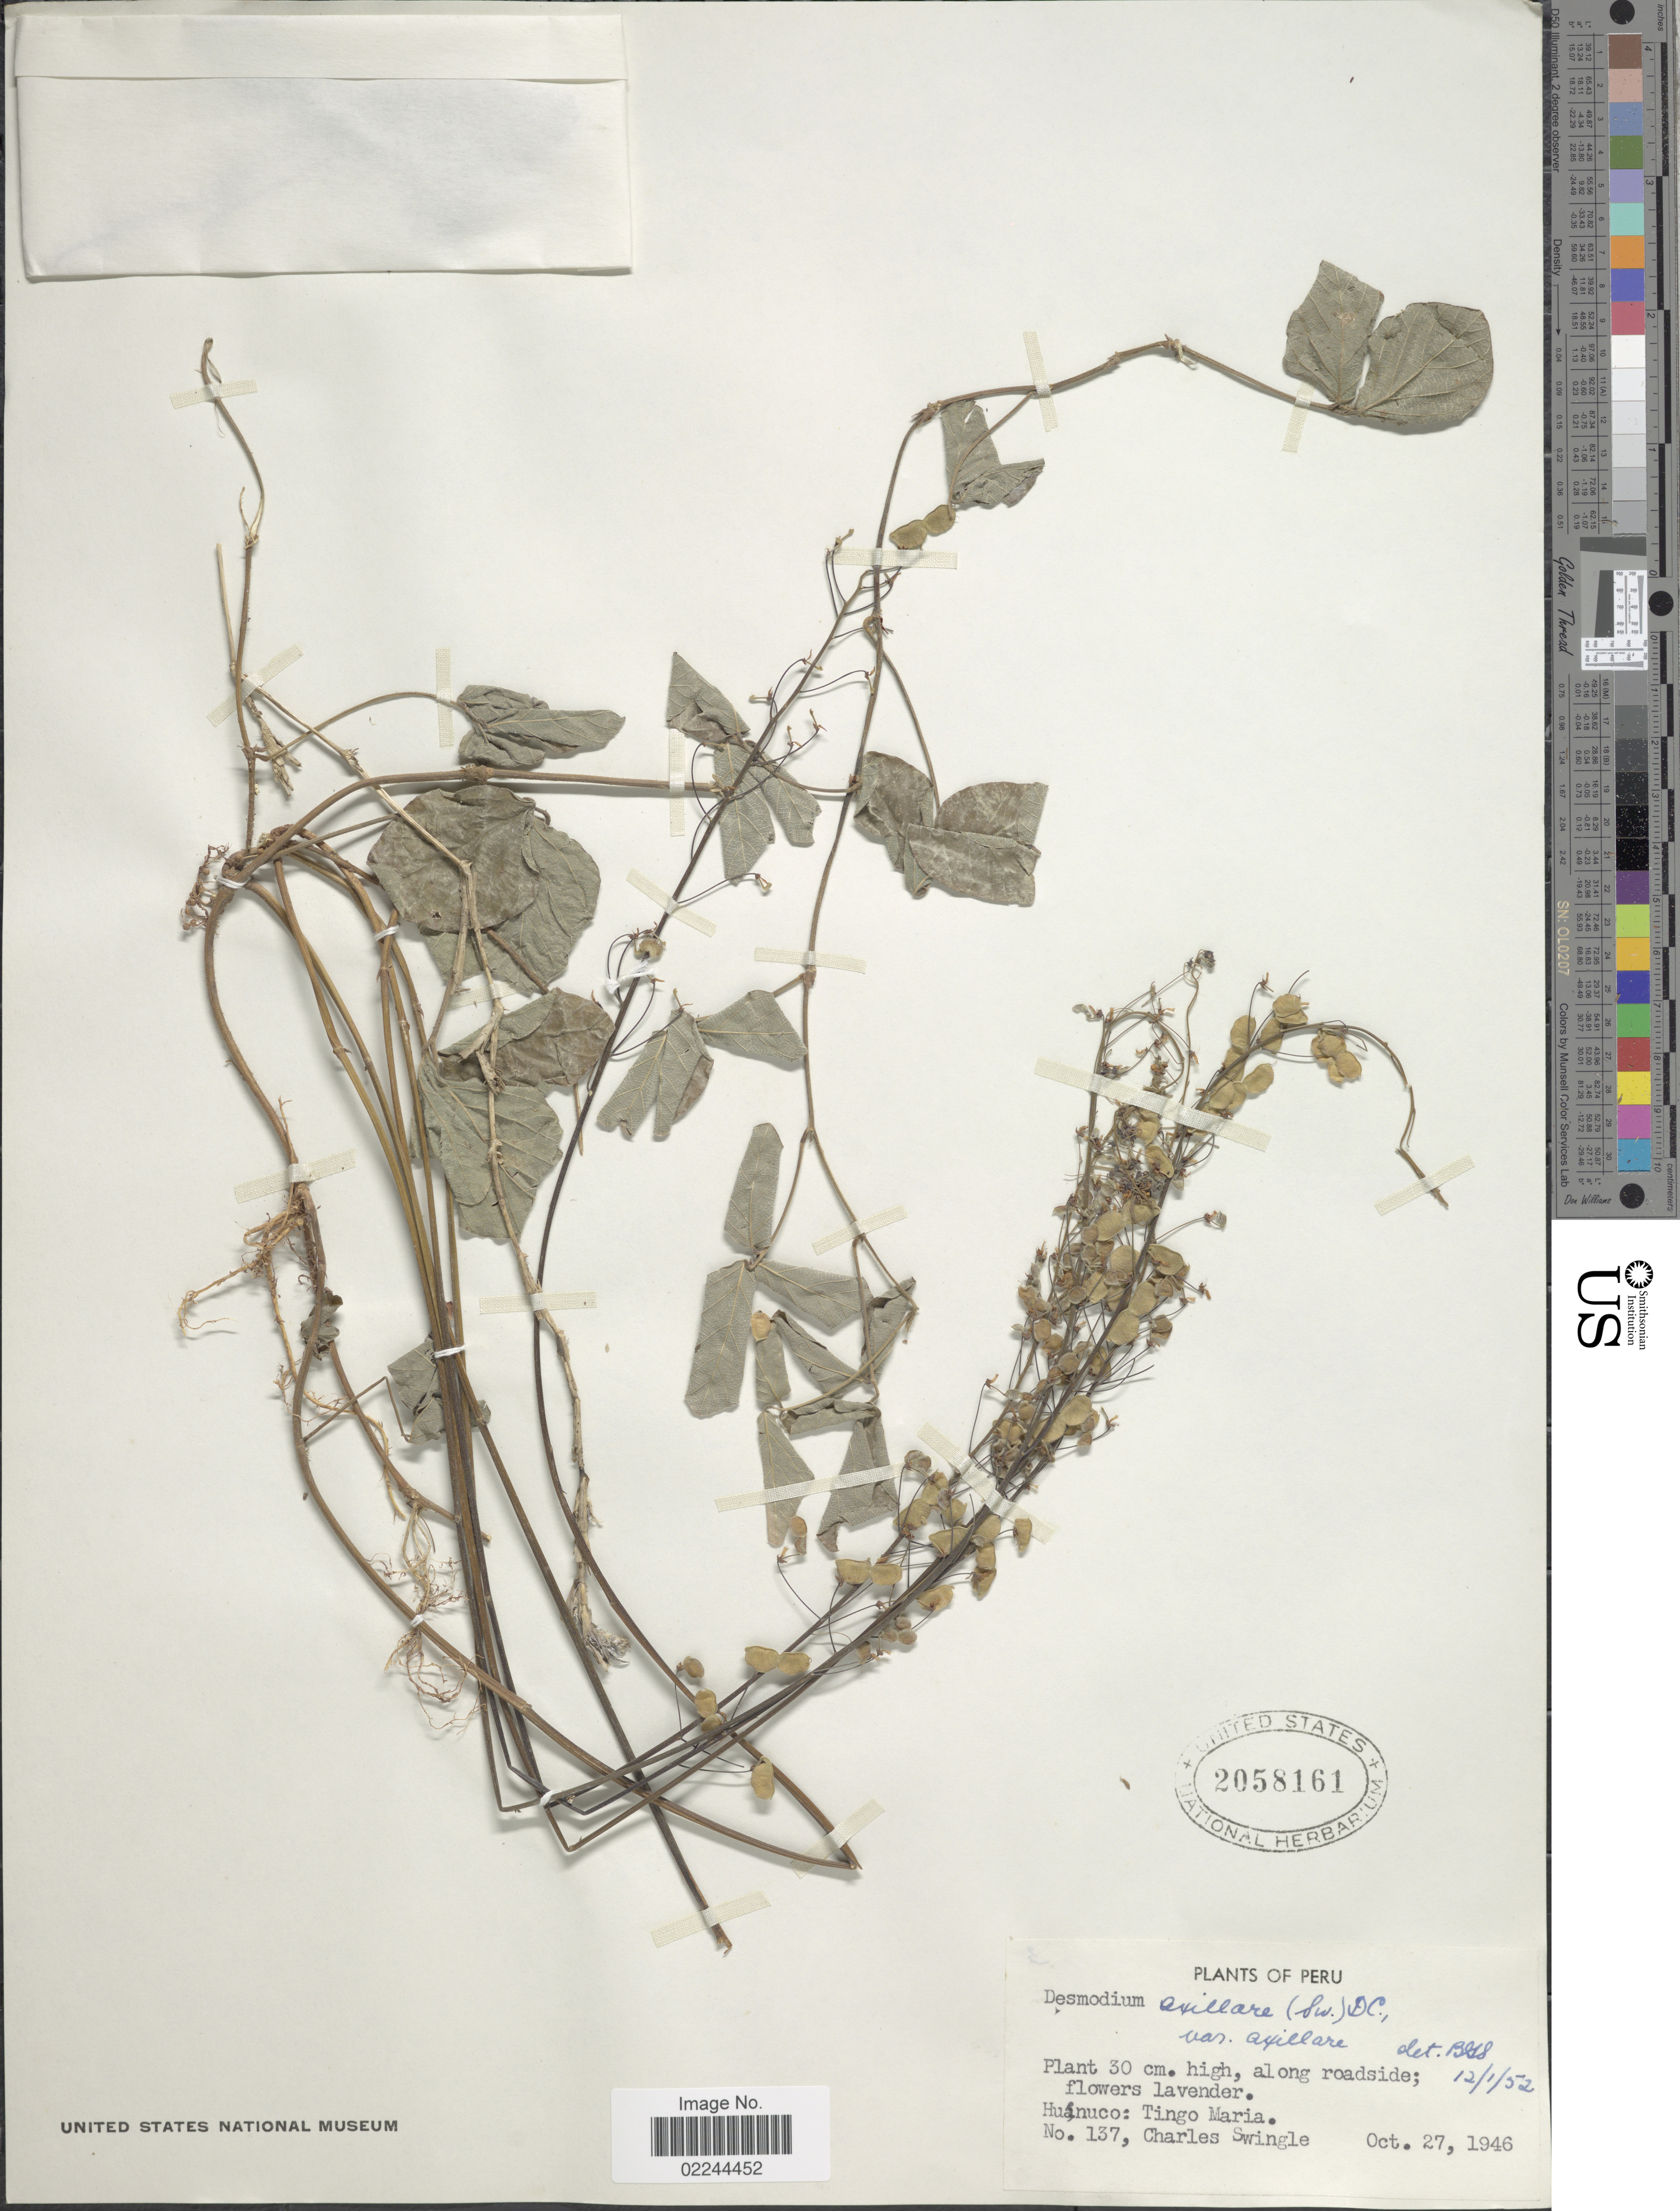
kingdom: Plantae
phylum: Tracheophyta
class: Magnoliopsida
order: Fabales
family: Fabaceae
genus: Desmodium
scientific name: Desmodium axillare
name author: (Sw.) DC.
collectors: C. Swingle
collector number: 137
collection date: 1946-10-27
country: Peru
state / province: Huánuco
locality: Huanuco: Tingo Maria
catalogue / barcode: US 2058161